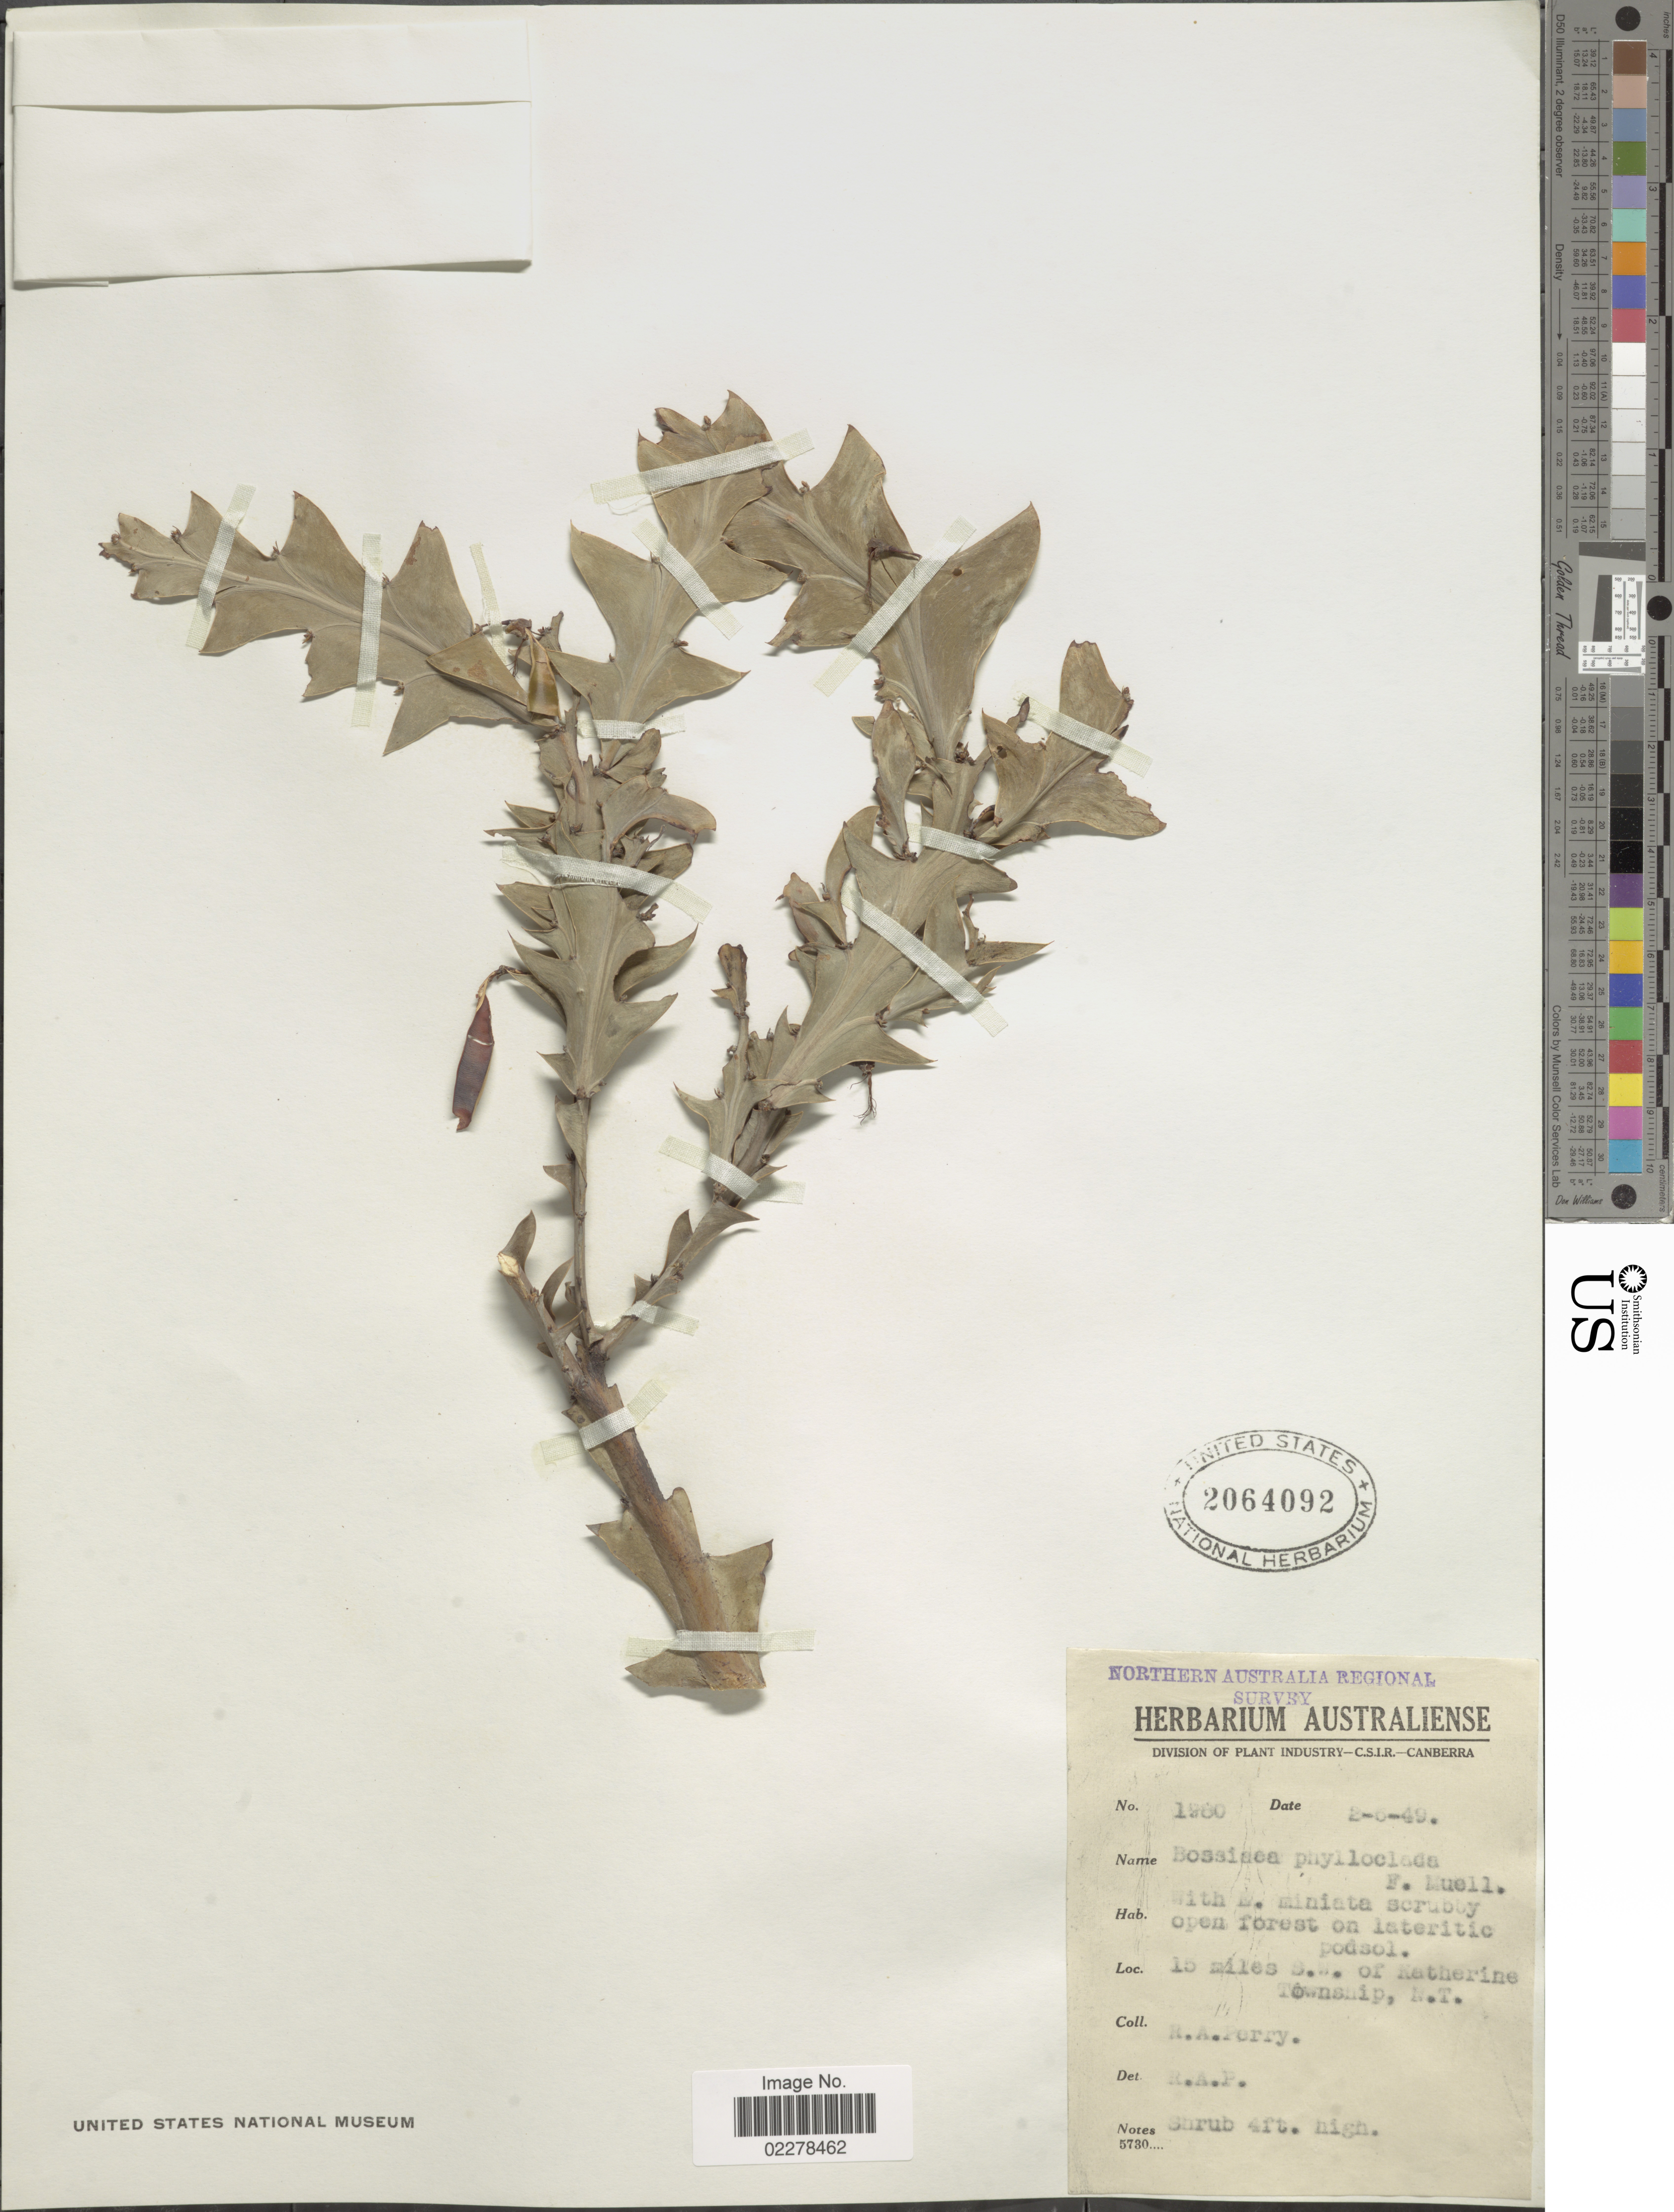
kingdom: Plantae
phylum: Tracheophyta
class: Magnoliopsida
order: Fabales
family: Fabaceae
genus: Bossiaea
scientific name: Bossiaea phylloclada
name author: F. Muell.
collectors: Perry, R. A.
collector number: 1980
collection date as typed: Transcribed d/m/y: 2/6/49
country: Australia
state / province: Northern Territory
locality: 15 miles S. of Katherine Township, N.T.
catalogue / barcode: US 2064092